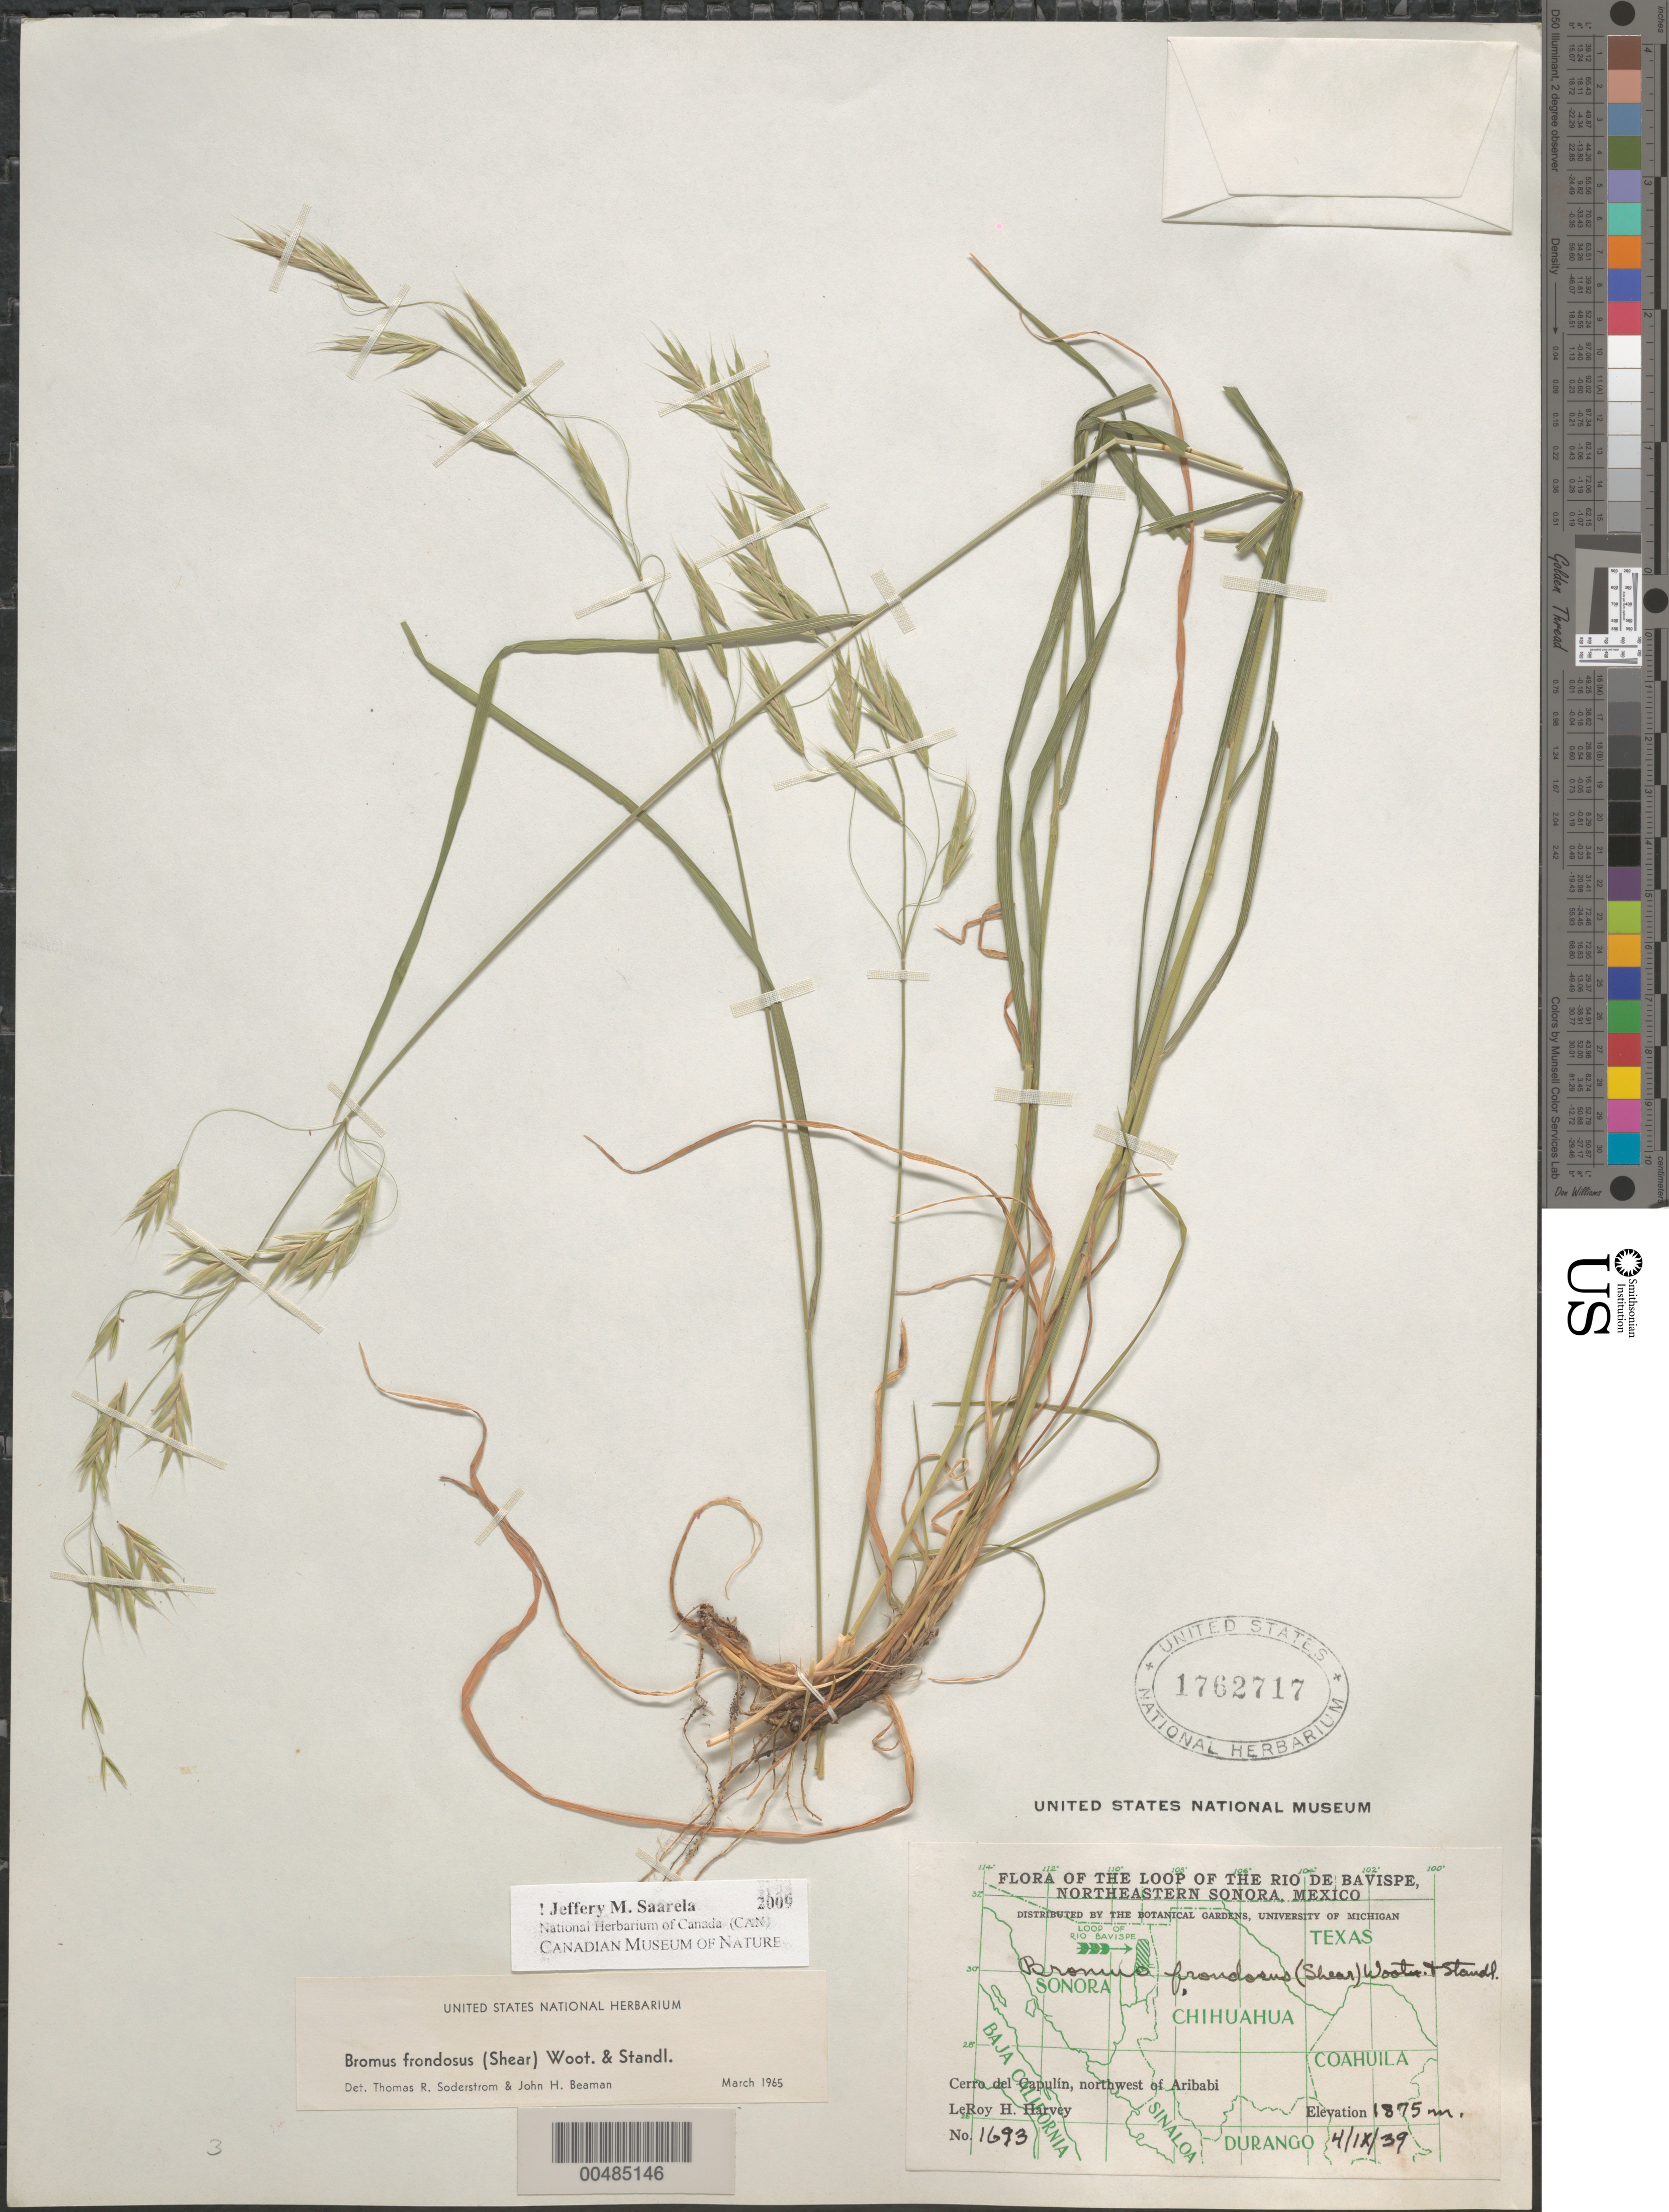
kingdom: Plantae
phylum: Tracheophyta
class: Liliopsida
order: Poales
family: Poaceae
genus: Bromus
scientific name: Bromus porteri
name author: (J.M. Coult.) Nash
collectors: L. H. Harvey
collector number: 1693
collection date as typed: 4 Sep 1939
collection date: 1939-09-04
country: Mexico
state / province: Sinaloa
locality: Loop of the Rio de Bavispe, NE Sonora, Cerro del Capul¡n, NW of Aribabi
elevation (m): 1875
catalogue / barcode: US 1762717